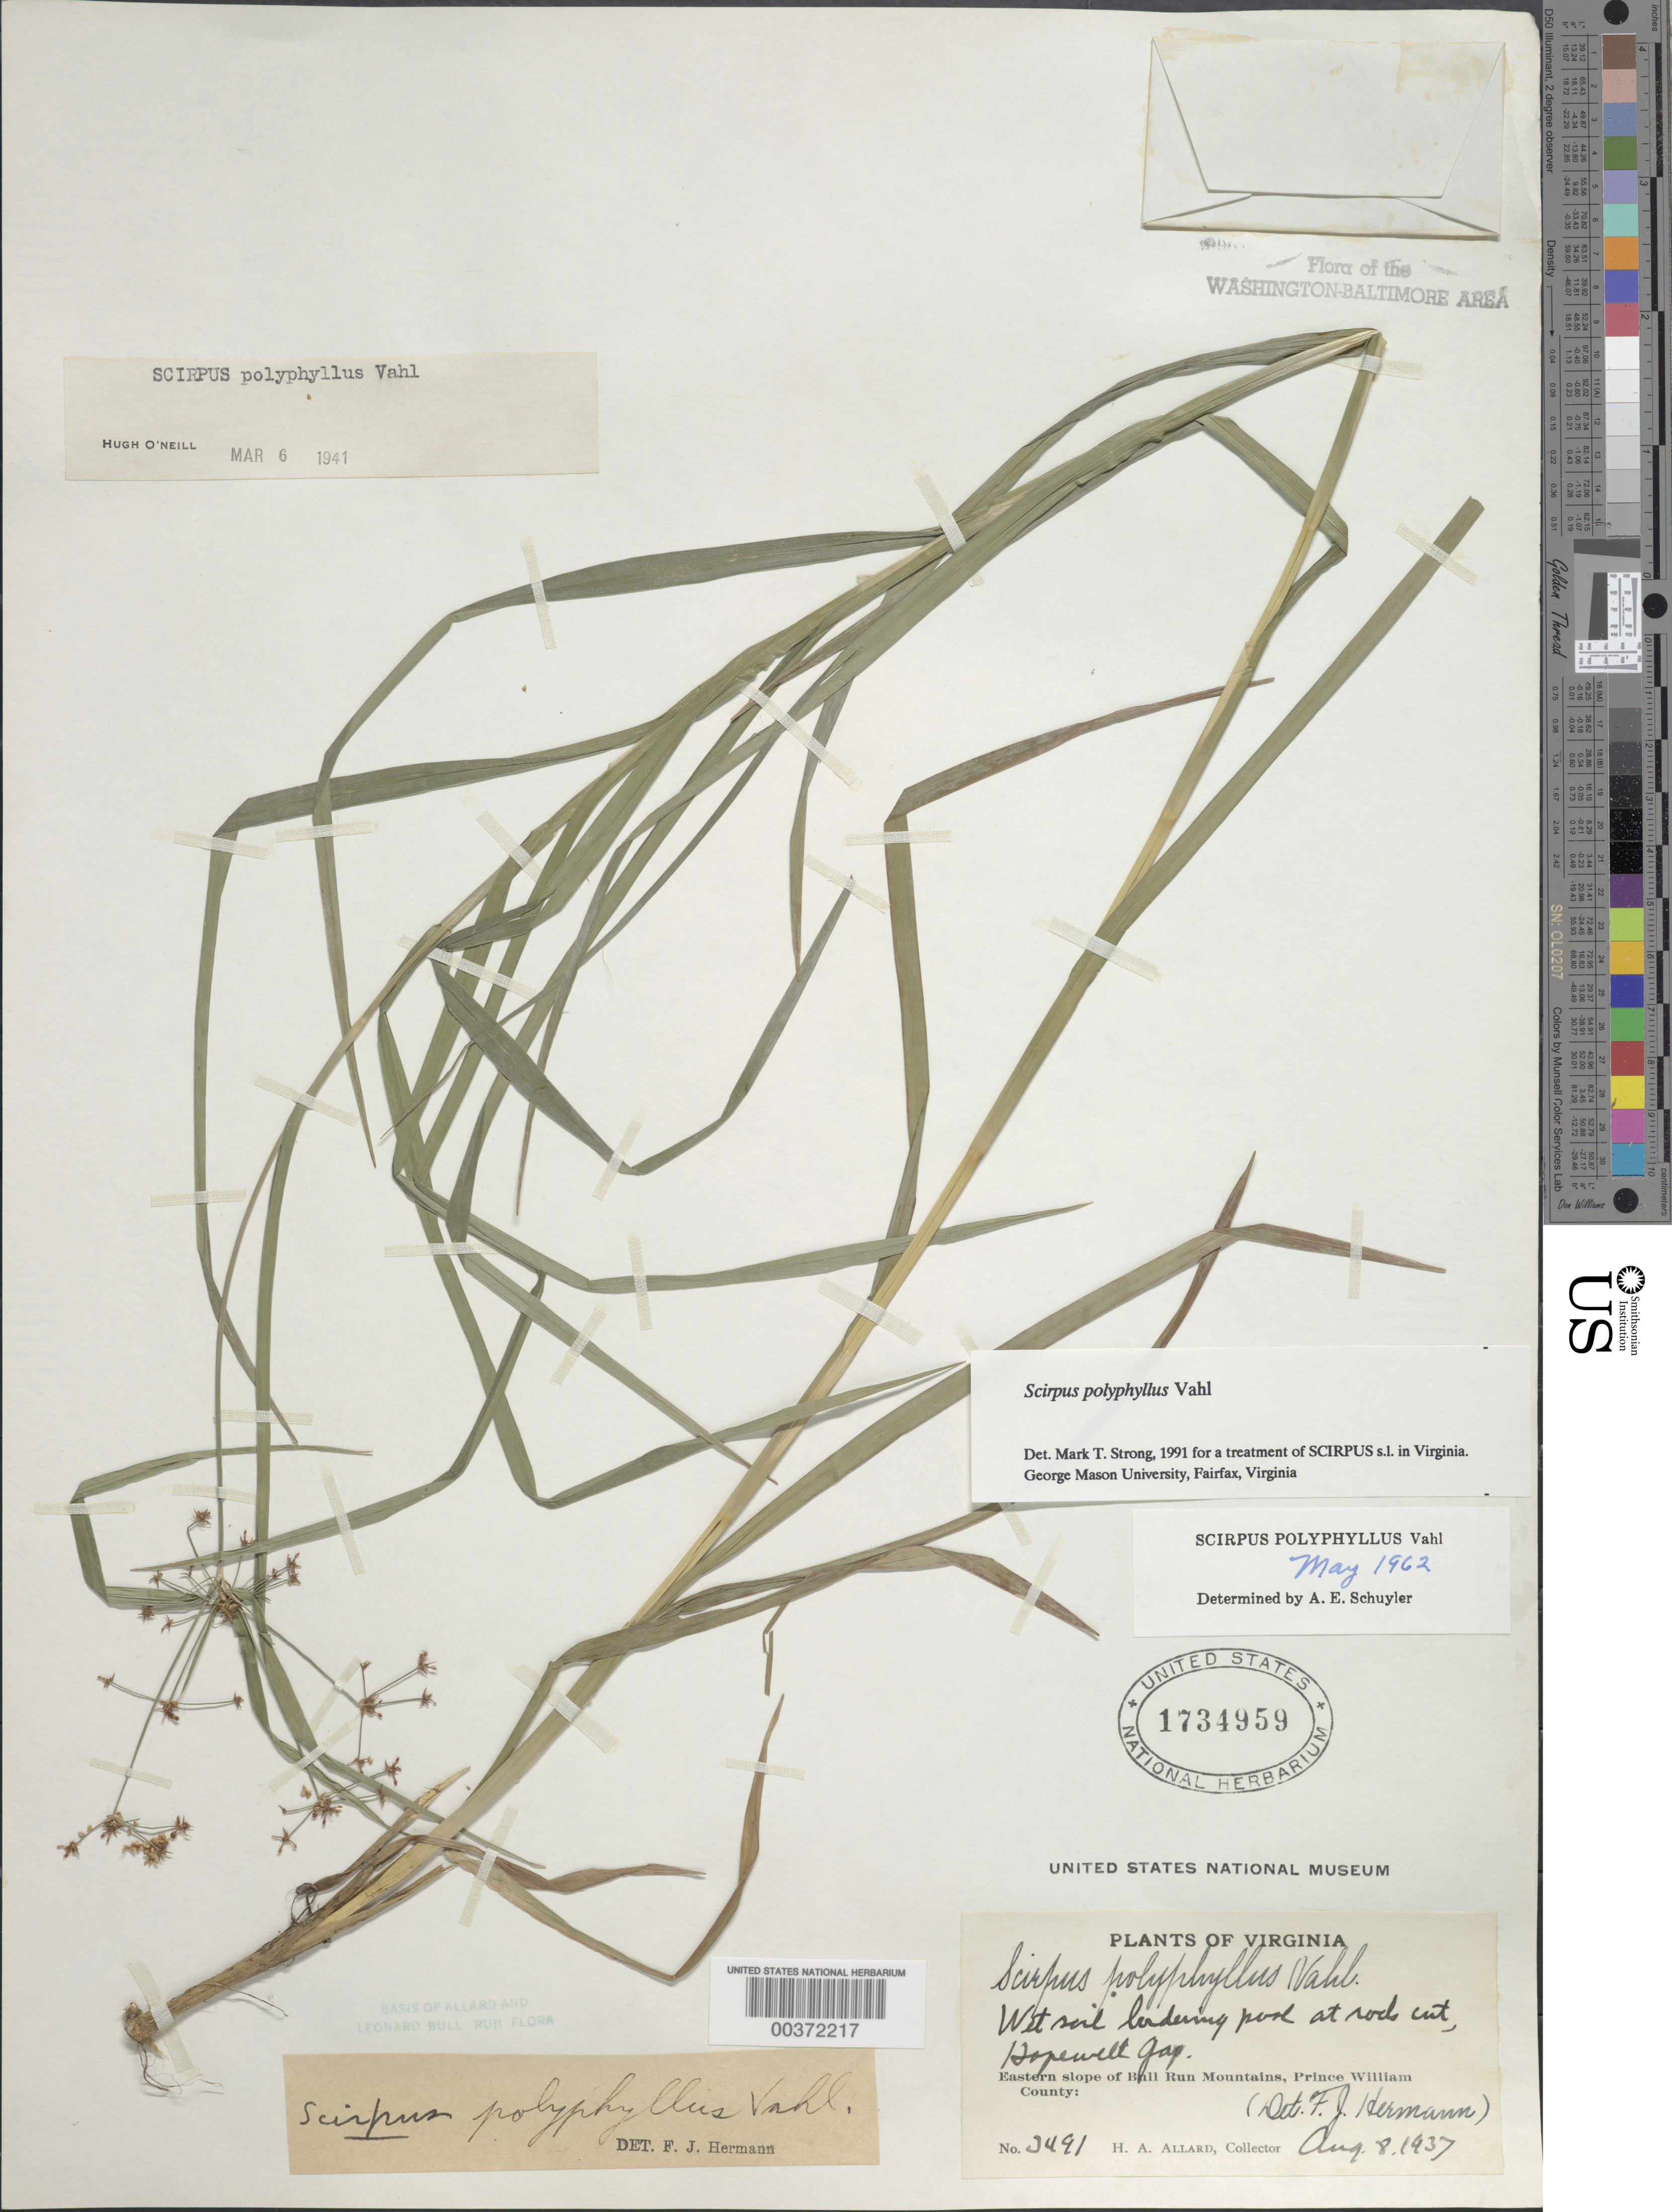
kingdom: Plantae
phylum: Tracheophyta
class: Liliopsida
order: Poales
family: Cyperaceae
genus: Scirpus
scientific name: Scirpus polyphyllus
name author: Vahl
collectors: H. A. Allard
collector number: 3491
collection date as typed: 08 Aug 1937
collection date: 1937-08-08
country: United States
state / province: Virginia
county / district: Prince William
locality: Hopewell Gap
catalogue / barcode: US 1734959